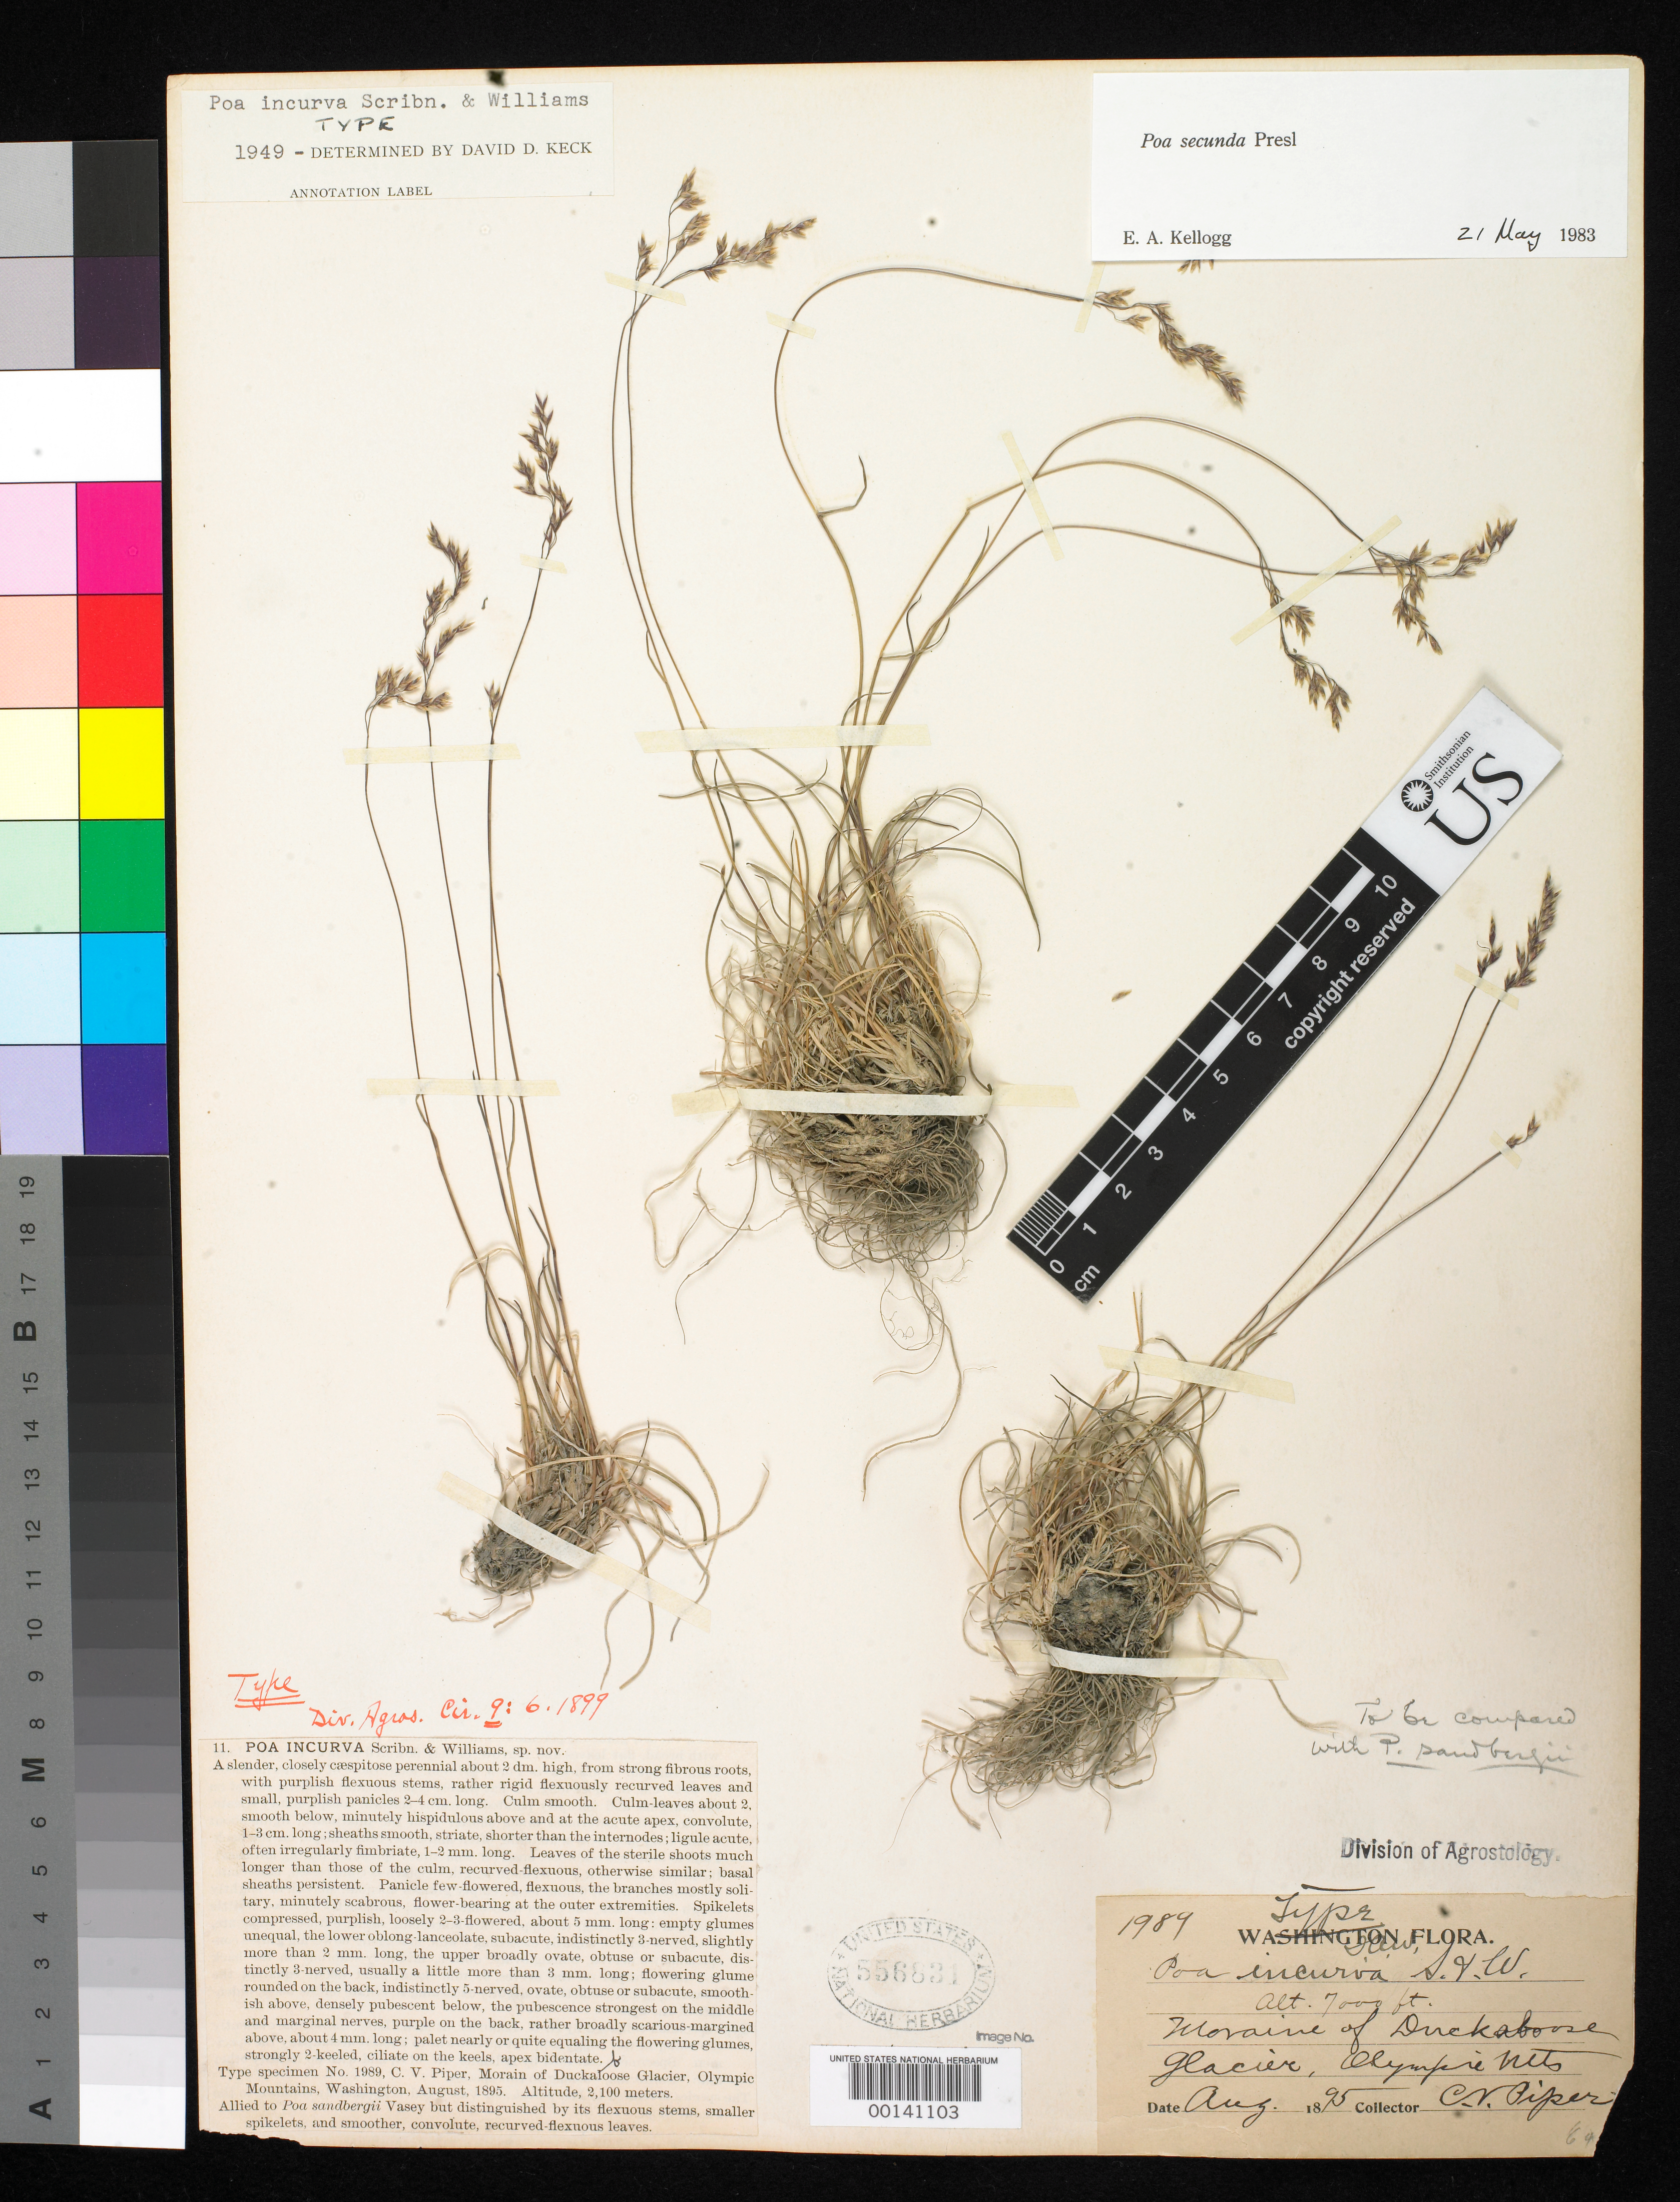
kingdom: Plantae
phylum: Tracheophyta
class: Liliopsida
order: Poales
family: Poaceae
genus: Poa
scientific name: Poa incurva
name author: Scribn. & T.A. Williams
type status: Isotype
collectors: C. V. Piper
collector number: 1989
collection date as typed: Aug 1893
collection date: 1893-08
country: United States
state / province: Washington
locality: Olympic Mts., Duckaloose Glacier.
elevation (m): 2100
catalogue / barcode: US 556831